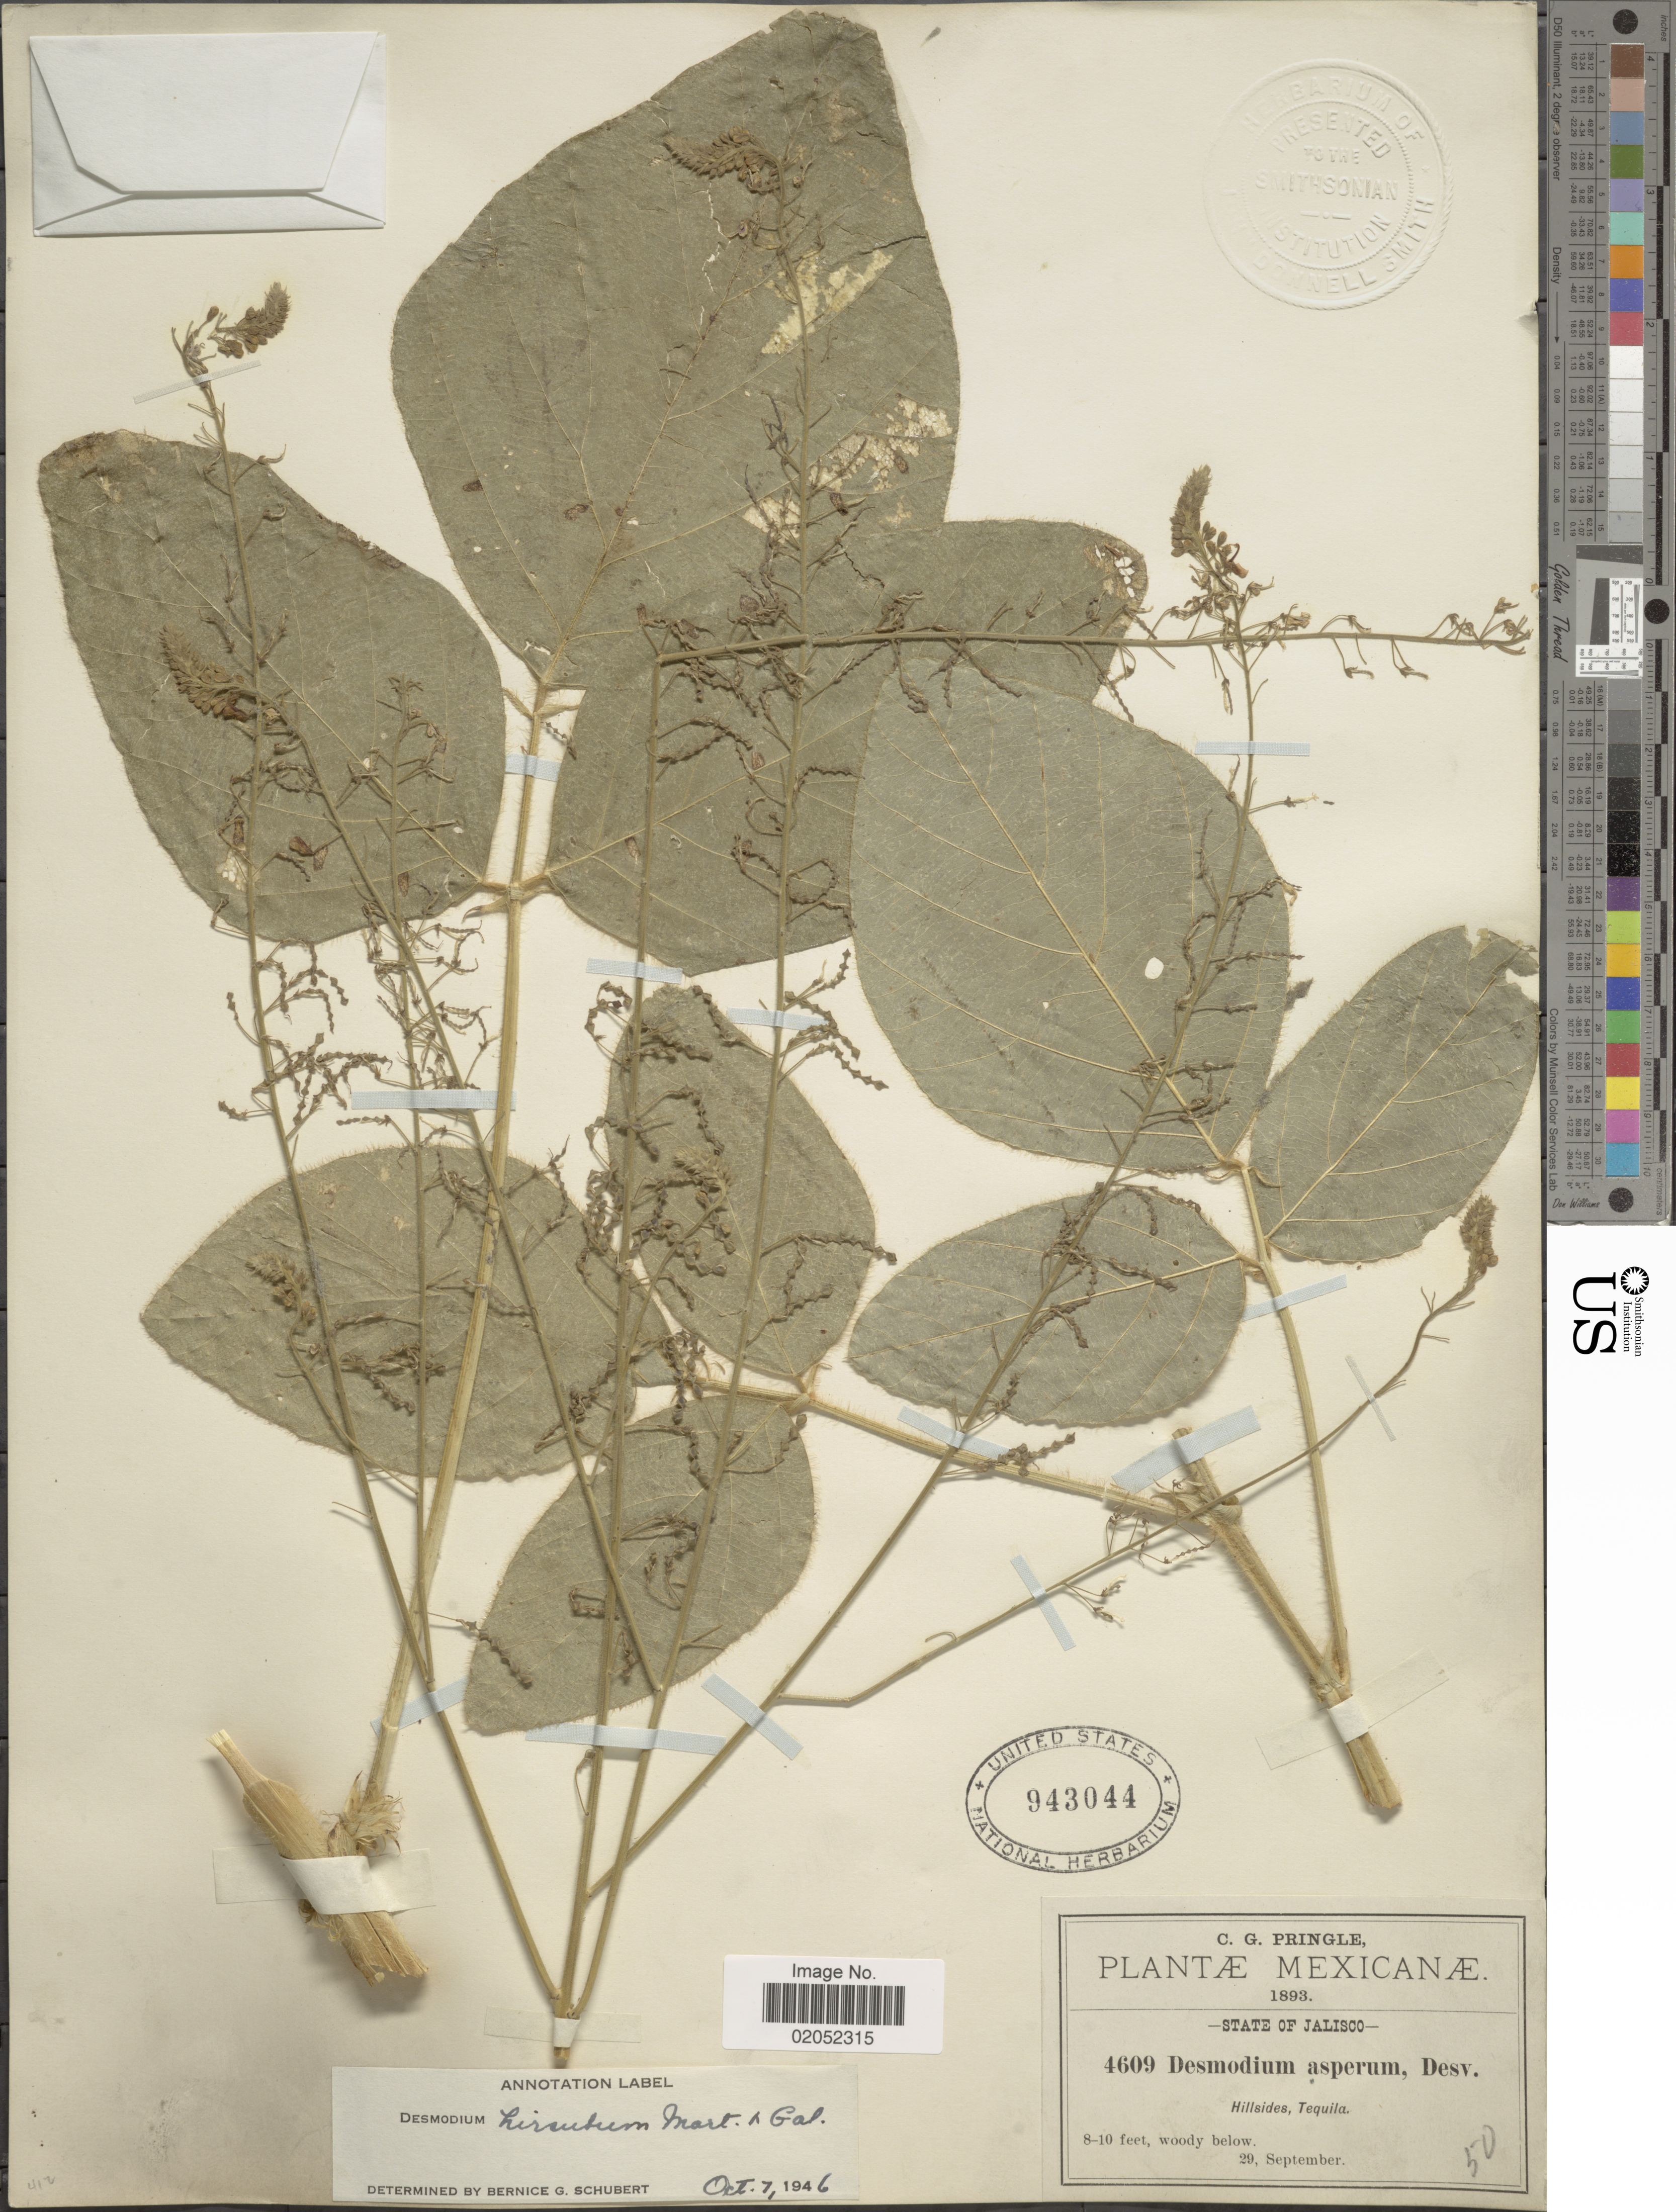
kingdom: Plantae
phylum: Tracheophyta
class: Magnoliopsida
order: Fabales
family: Fabaceae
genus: Desmodium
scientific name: Desmodium hirsutum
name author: M. Martens & Galeotti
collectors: C. G. Pringle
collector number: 4609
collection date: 1893-09-29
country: Mexico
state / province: Jalisco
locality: Mexicanae, State of Jalisco. Hillsides, tequila.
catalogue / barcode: US 943044